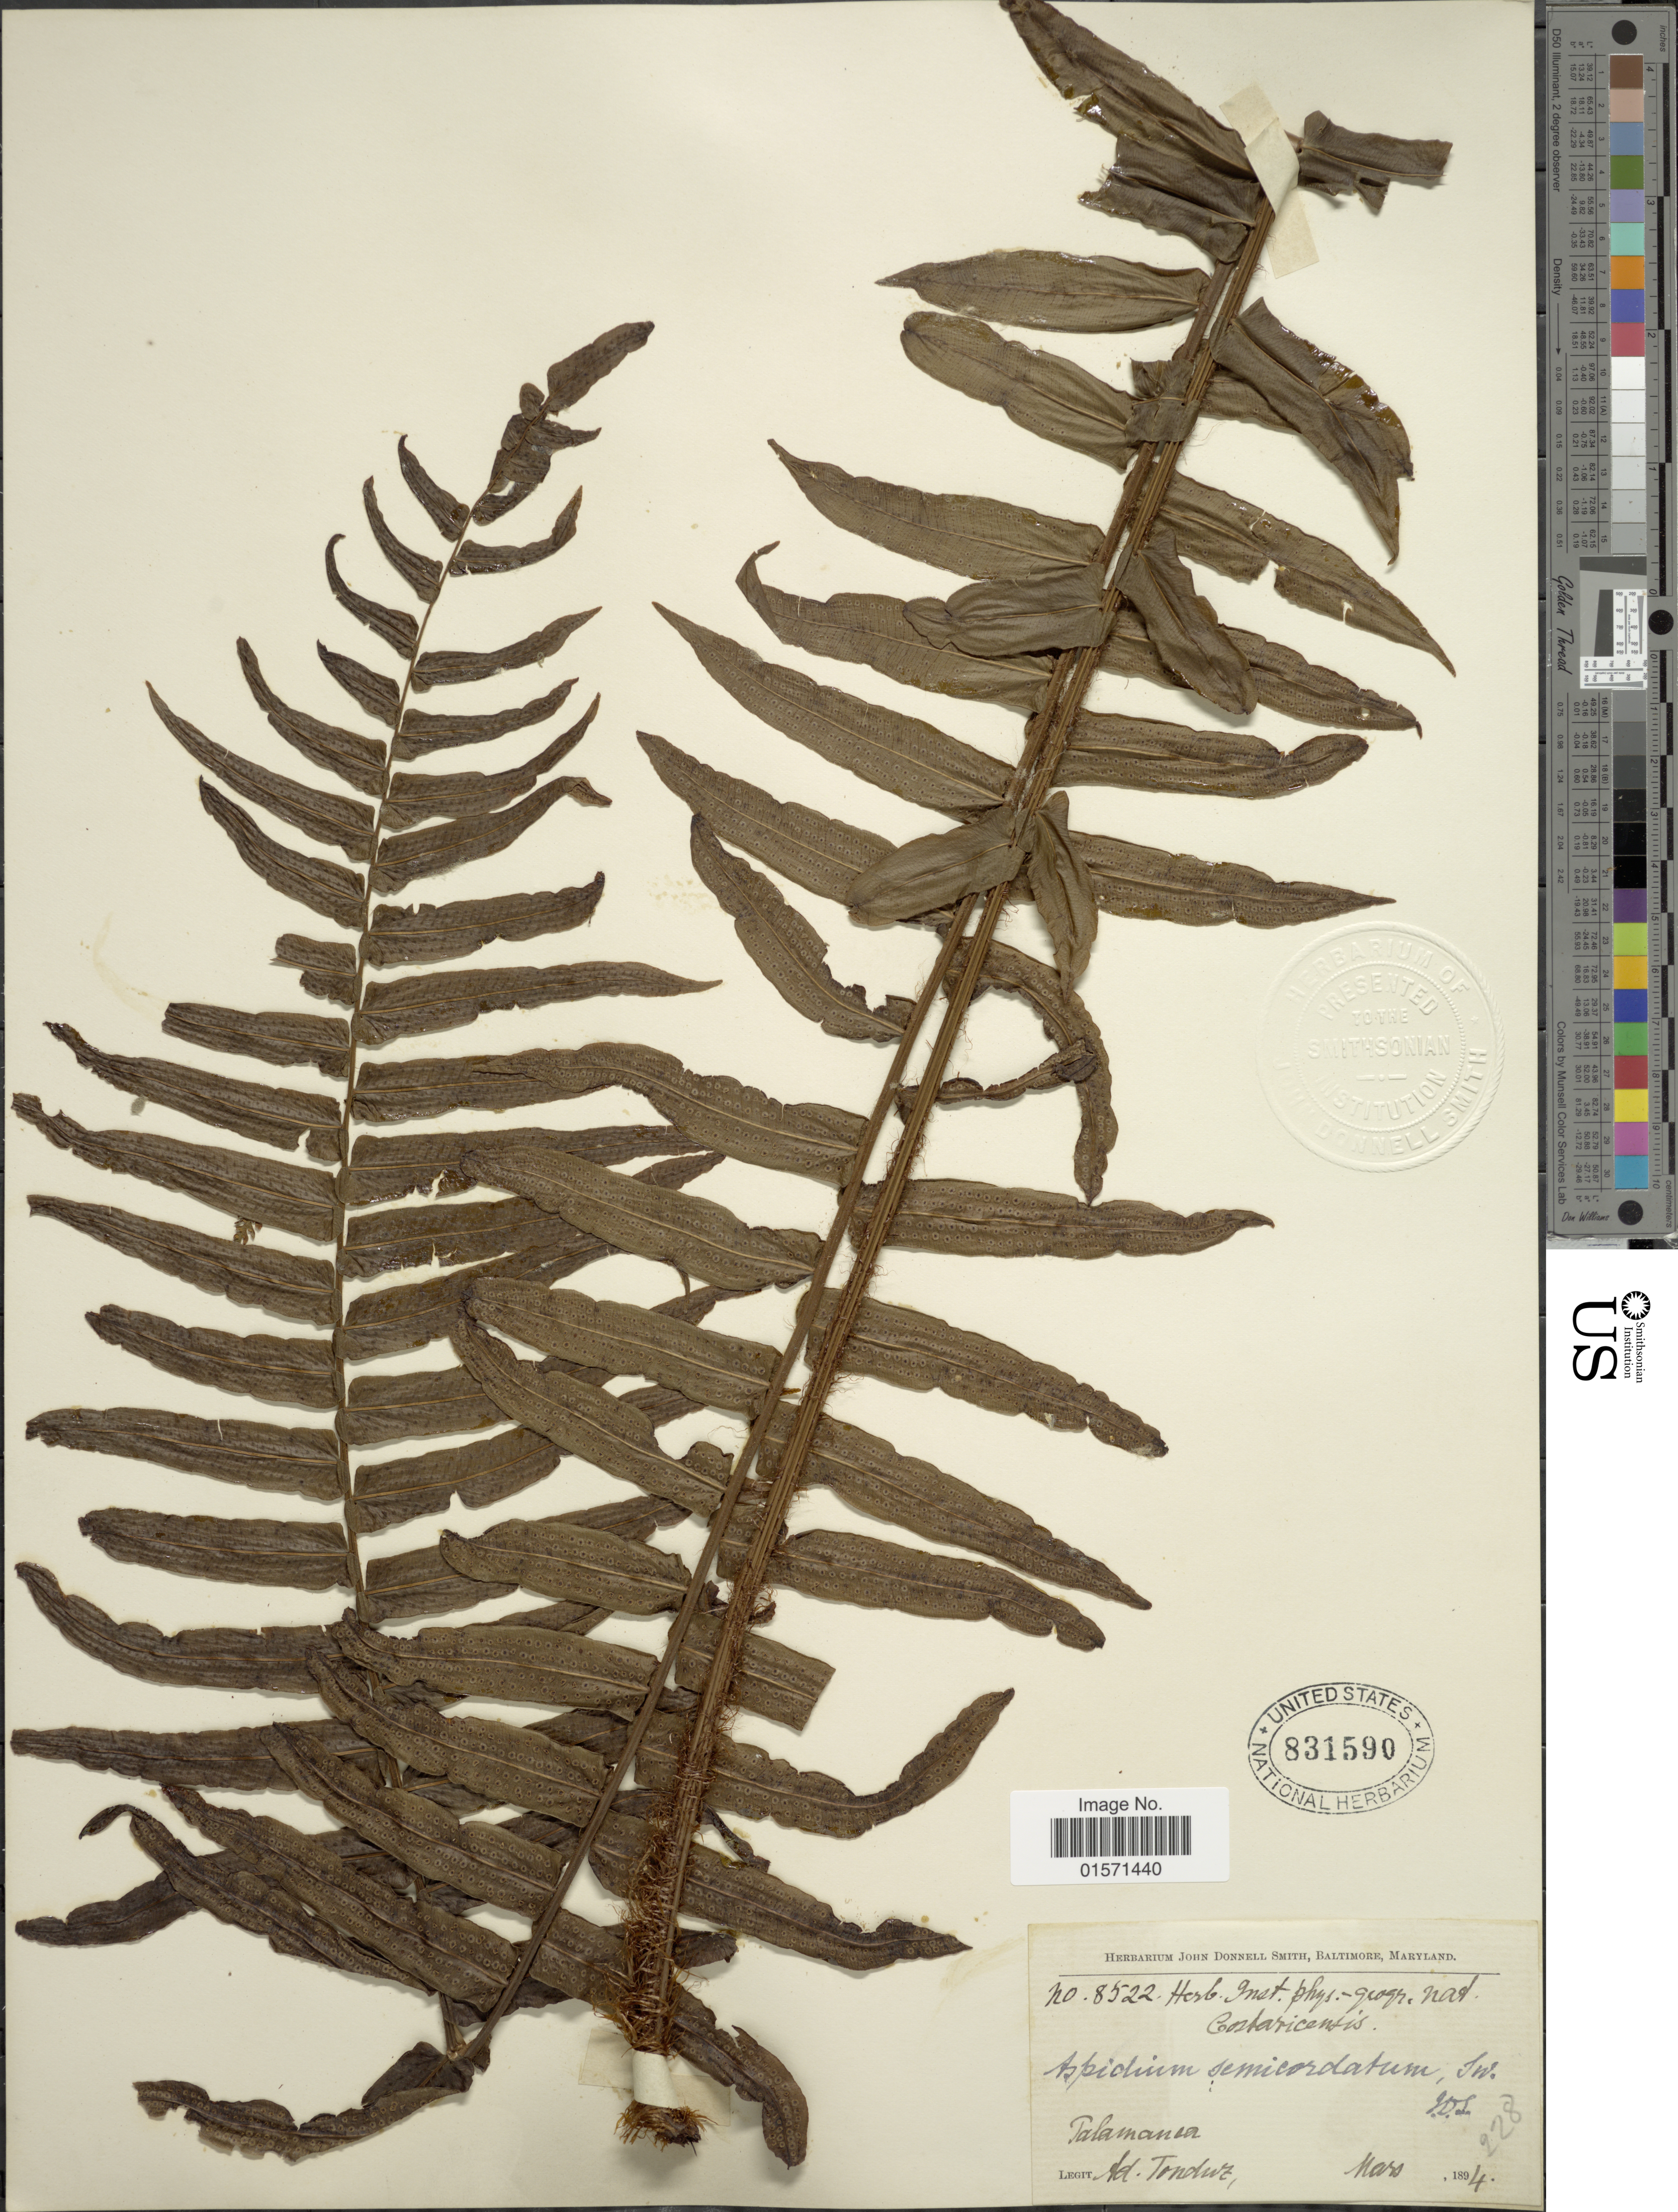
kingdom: Plantae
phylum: Tracheophyta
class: Polypodiopsida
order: Polypodiales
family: Lomariopsidaceae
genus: Cyclopeltis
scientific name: Cyclopeltis semicordata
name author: (Sw.) J. Sm.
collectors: A. Tonduz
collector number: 8522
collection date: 1989-03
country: Costa Rica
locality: Talamanca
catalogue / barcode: US 831590